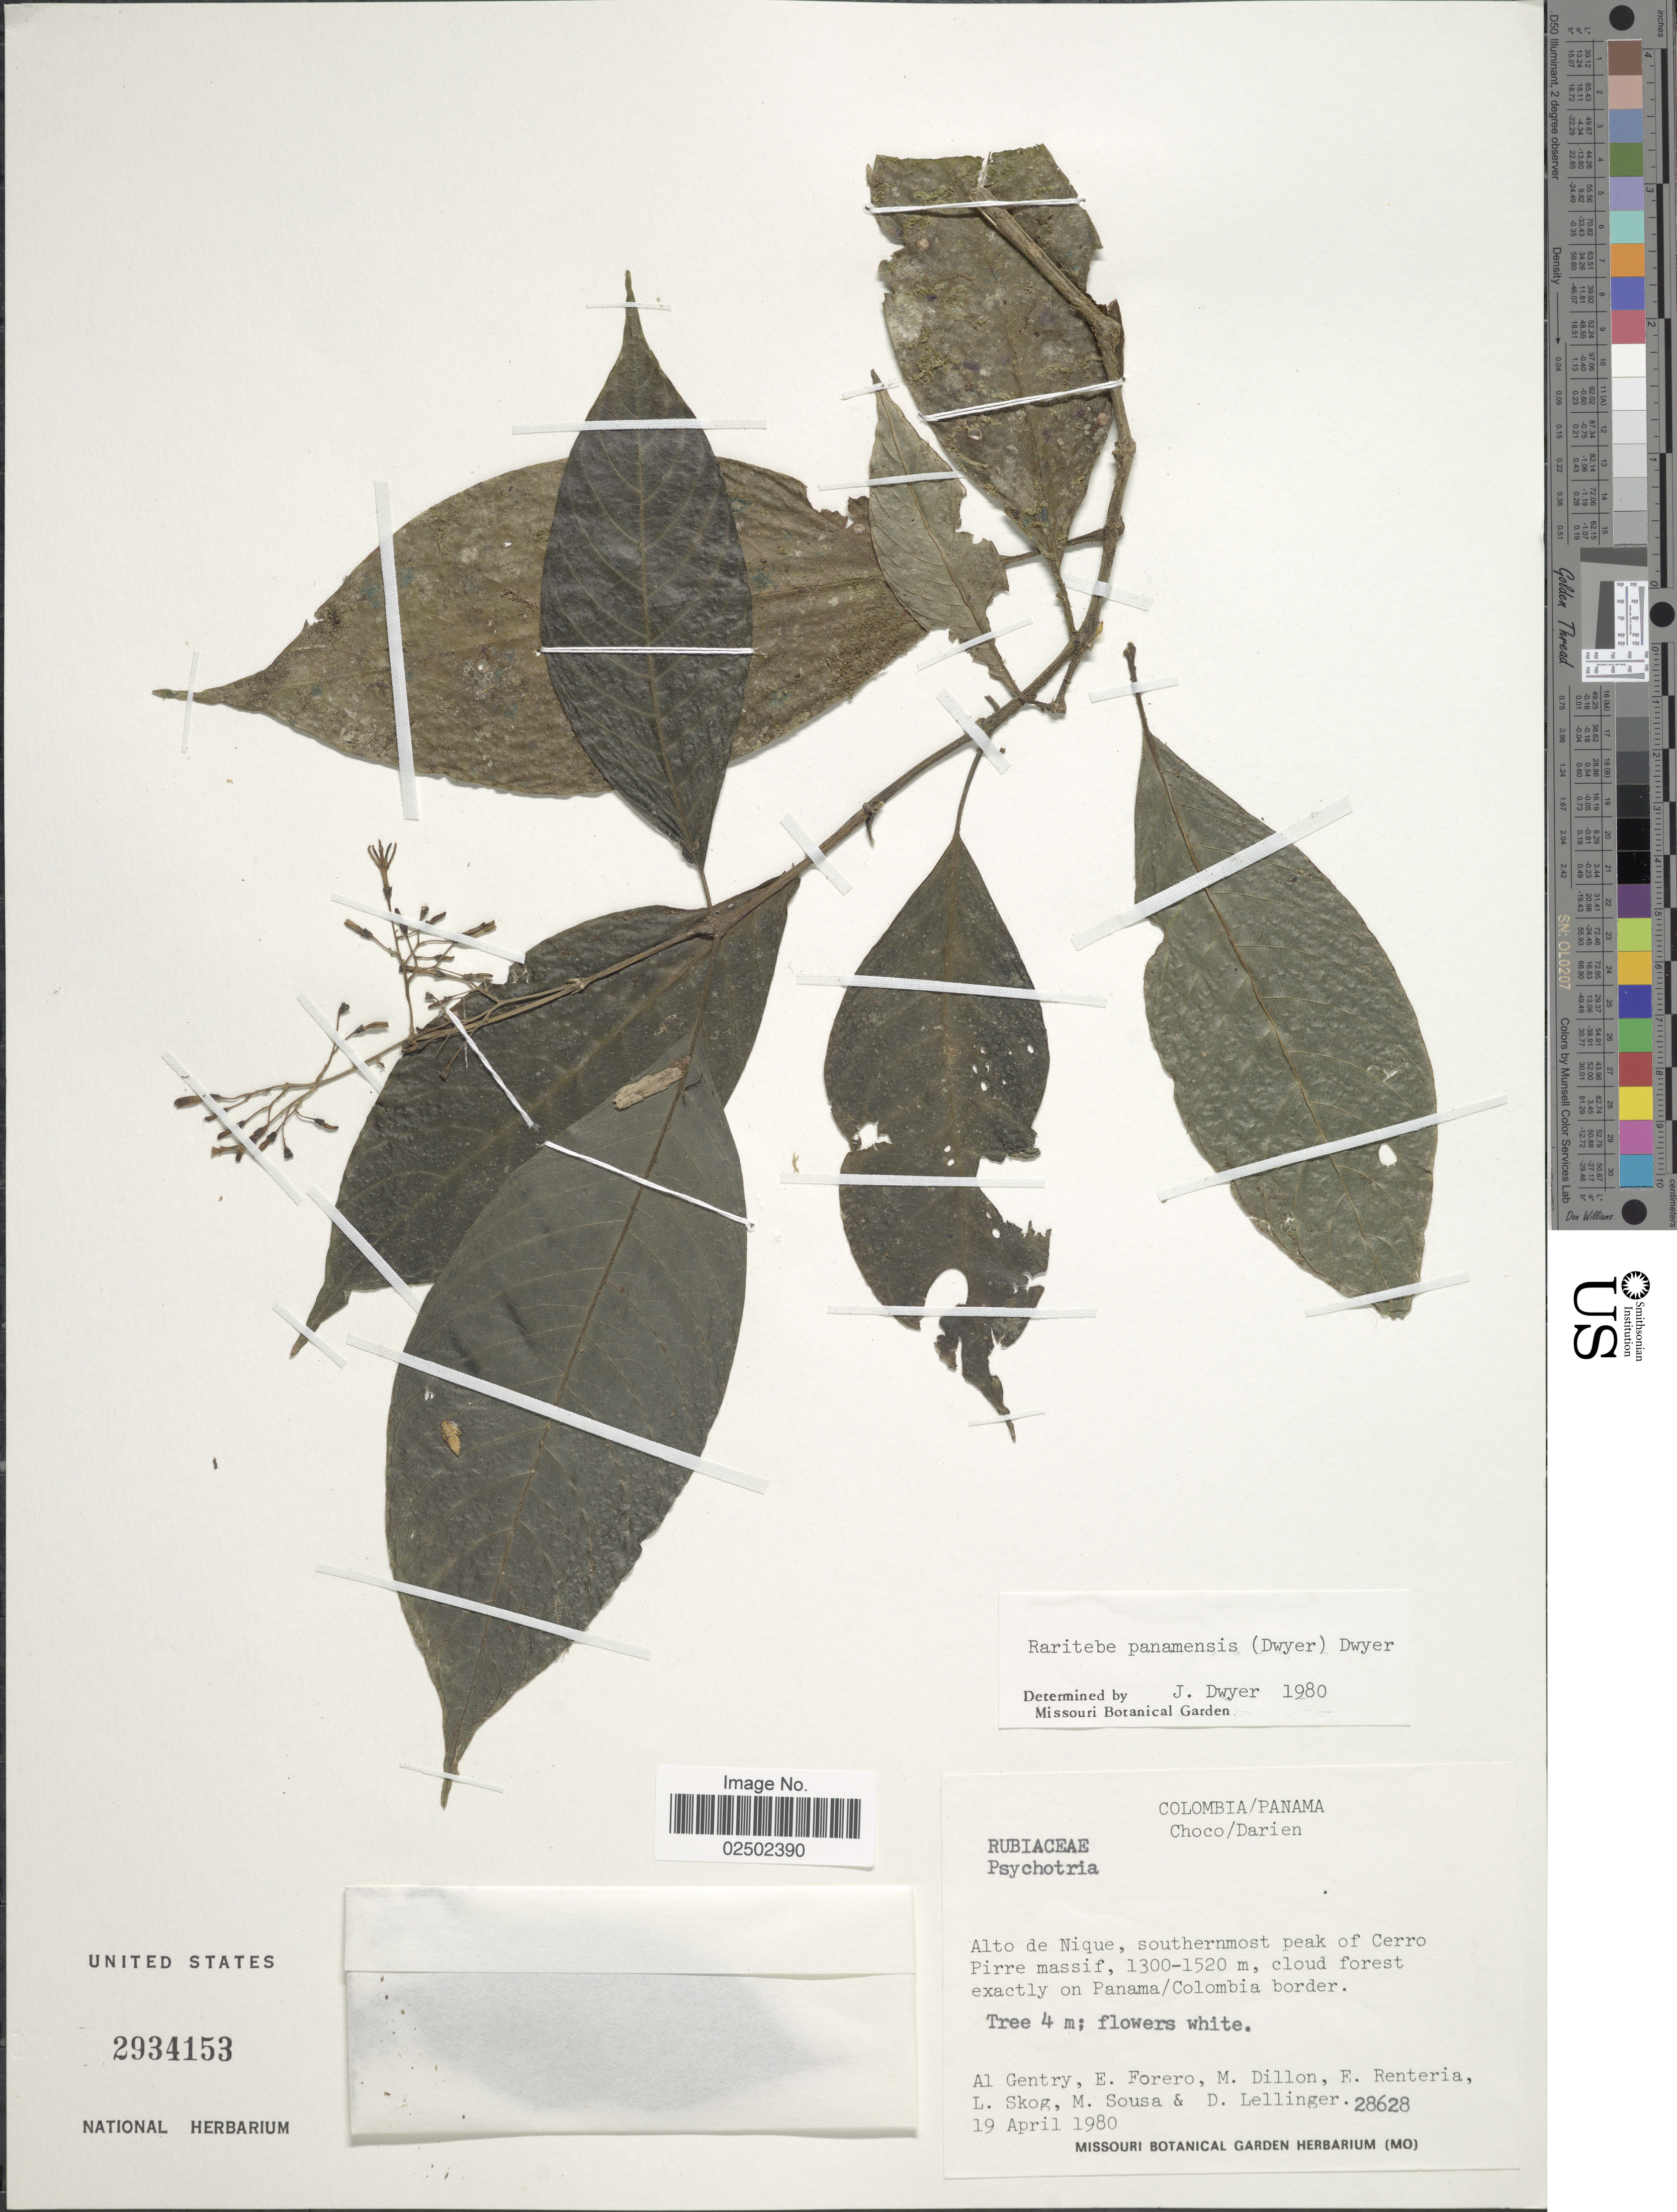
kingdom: Plantae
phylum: Tracheophyta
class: Magnoliopsida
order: Gentianales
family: Rubiaceae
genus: Raritebe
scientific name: Raritebe palicoureoides subsp. dwyeranum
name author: J.H. Kirkbr.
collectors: A. H. Gentry, E. Forero, M. O. Dillon, E. Renteria & et al.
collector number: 28628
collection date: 1980-04-19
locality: Colombia/Panama. Choco/Darien. Alto de Nique, southernmost peak of Cerro Pirre massif, exactly on Panama/Colombia border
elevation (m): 1300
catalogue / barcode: US 2934153